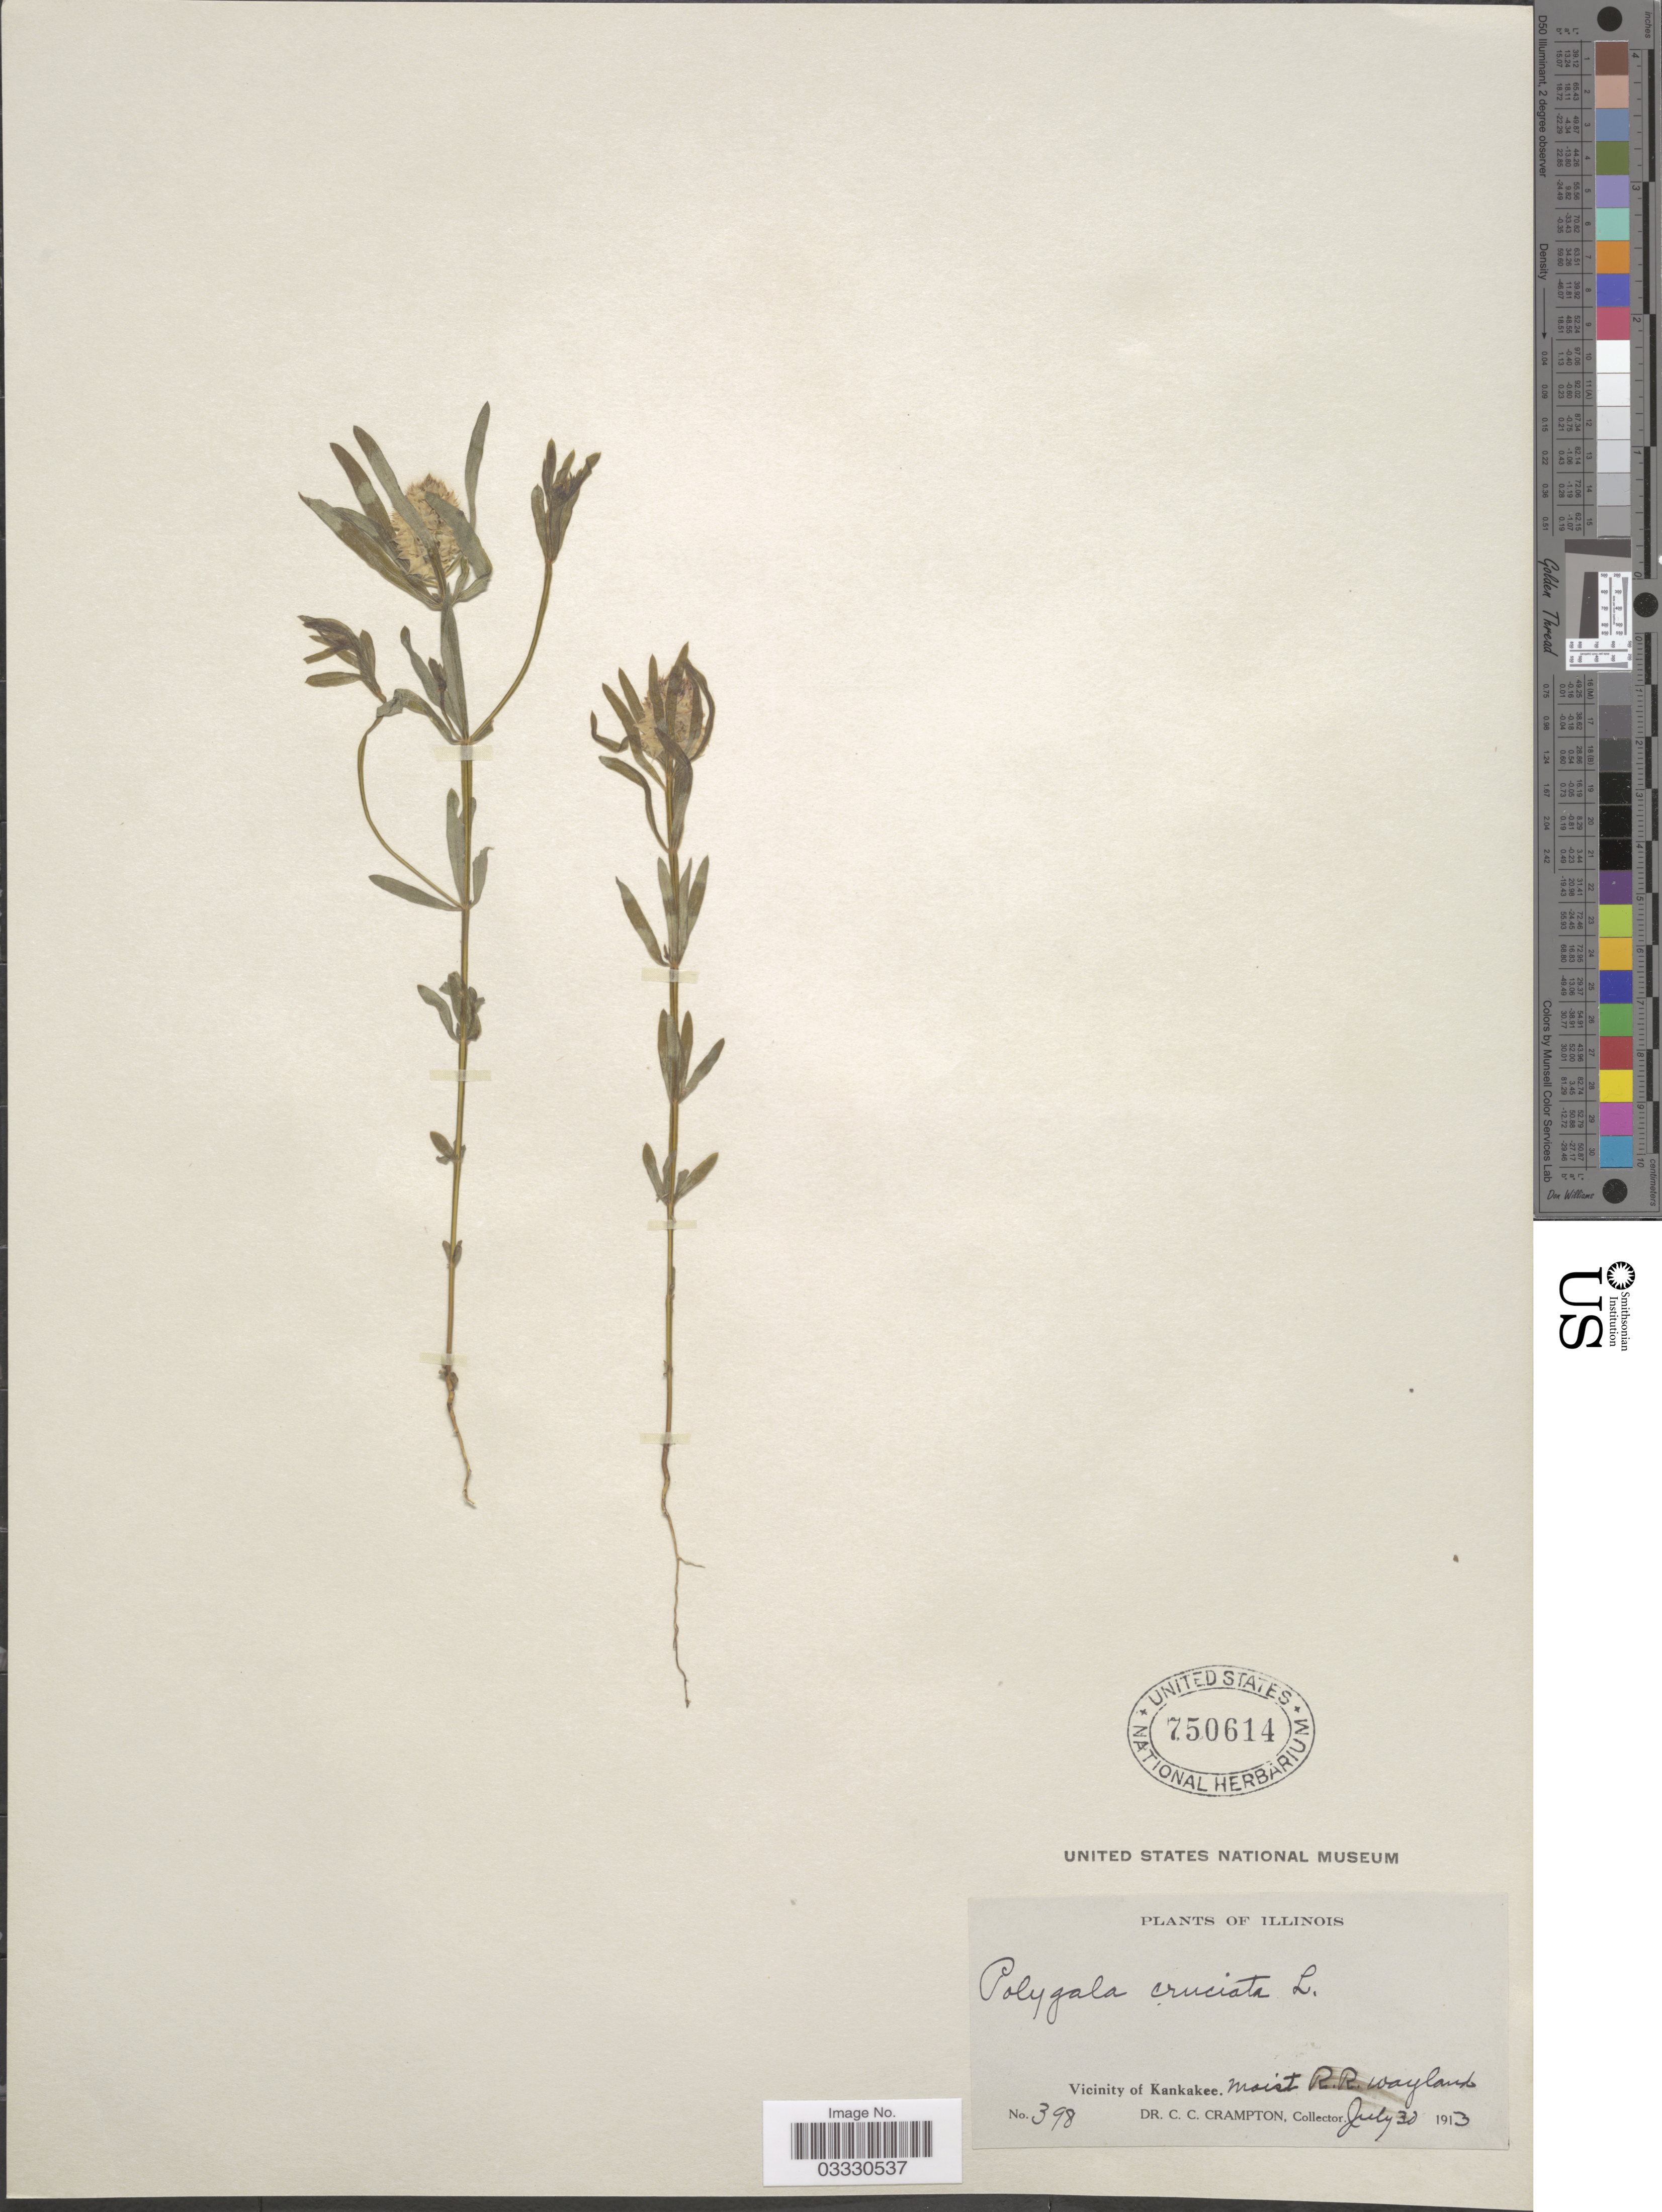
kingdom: Plantae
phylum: Tracheophyta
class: Magnoliopsida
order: Fabales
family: Polygalaceae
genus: Polygala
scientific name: Polygala cruciata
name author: L.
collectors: C. Crampton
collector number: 398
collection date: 1913-07-30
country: United States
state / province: Illinois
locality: Vicinity of Kankakee. Moist R.R. wayland.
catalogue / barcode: US 750614